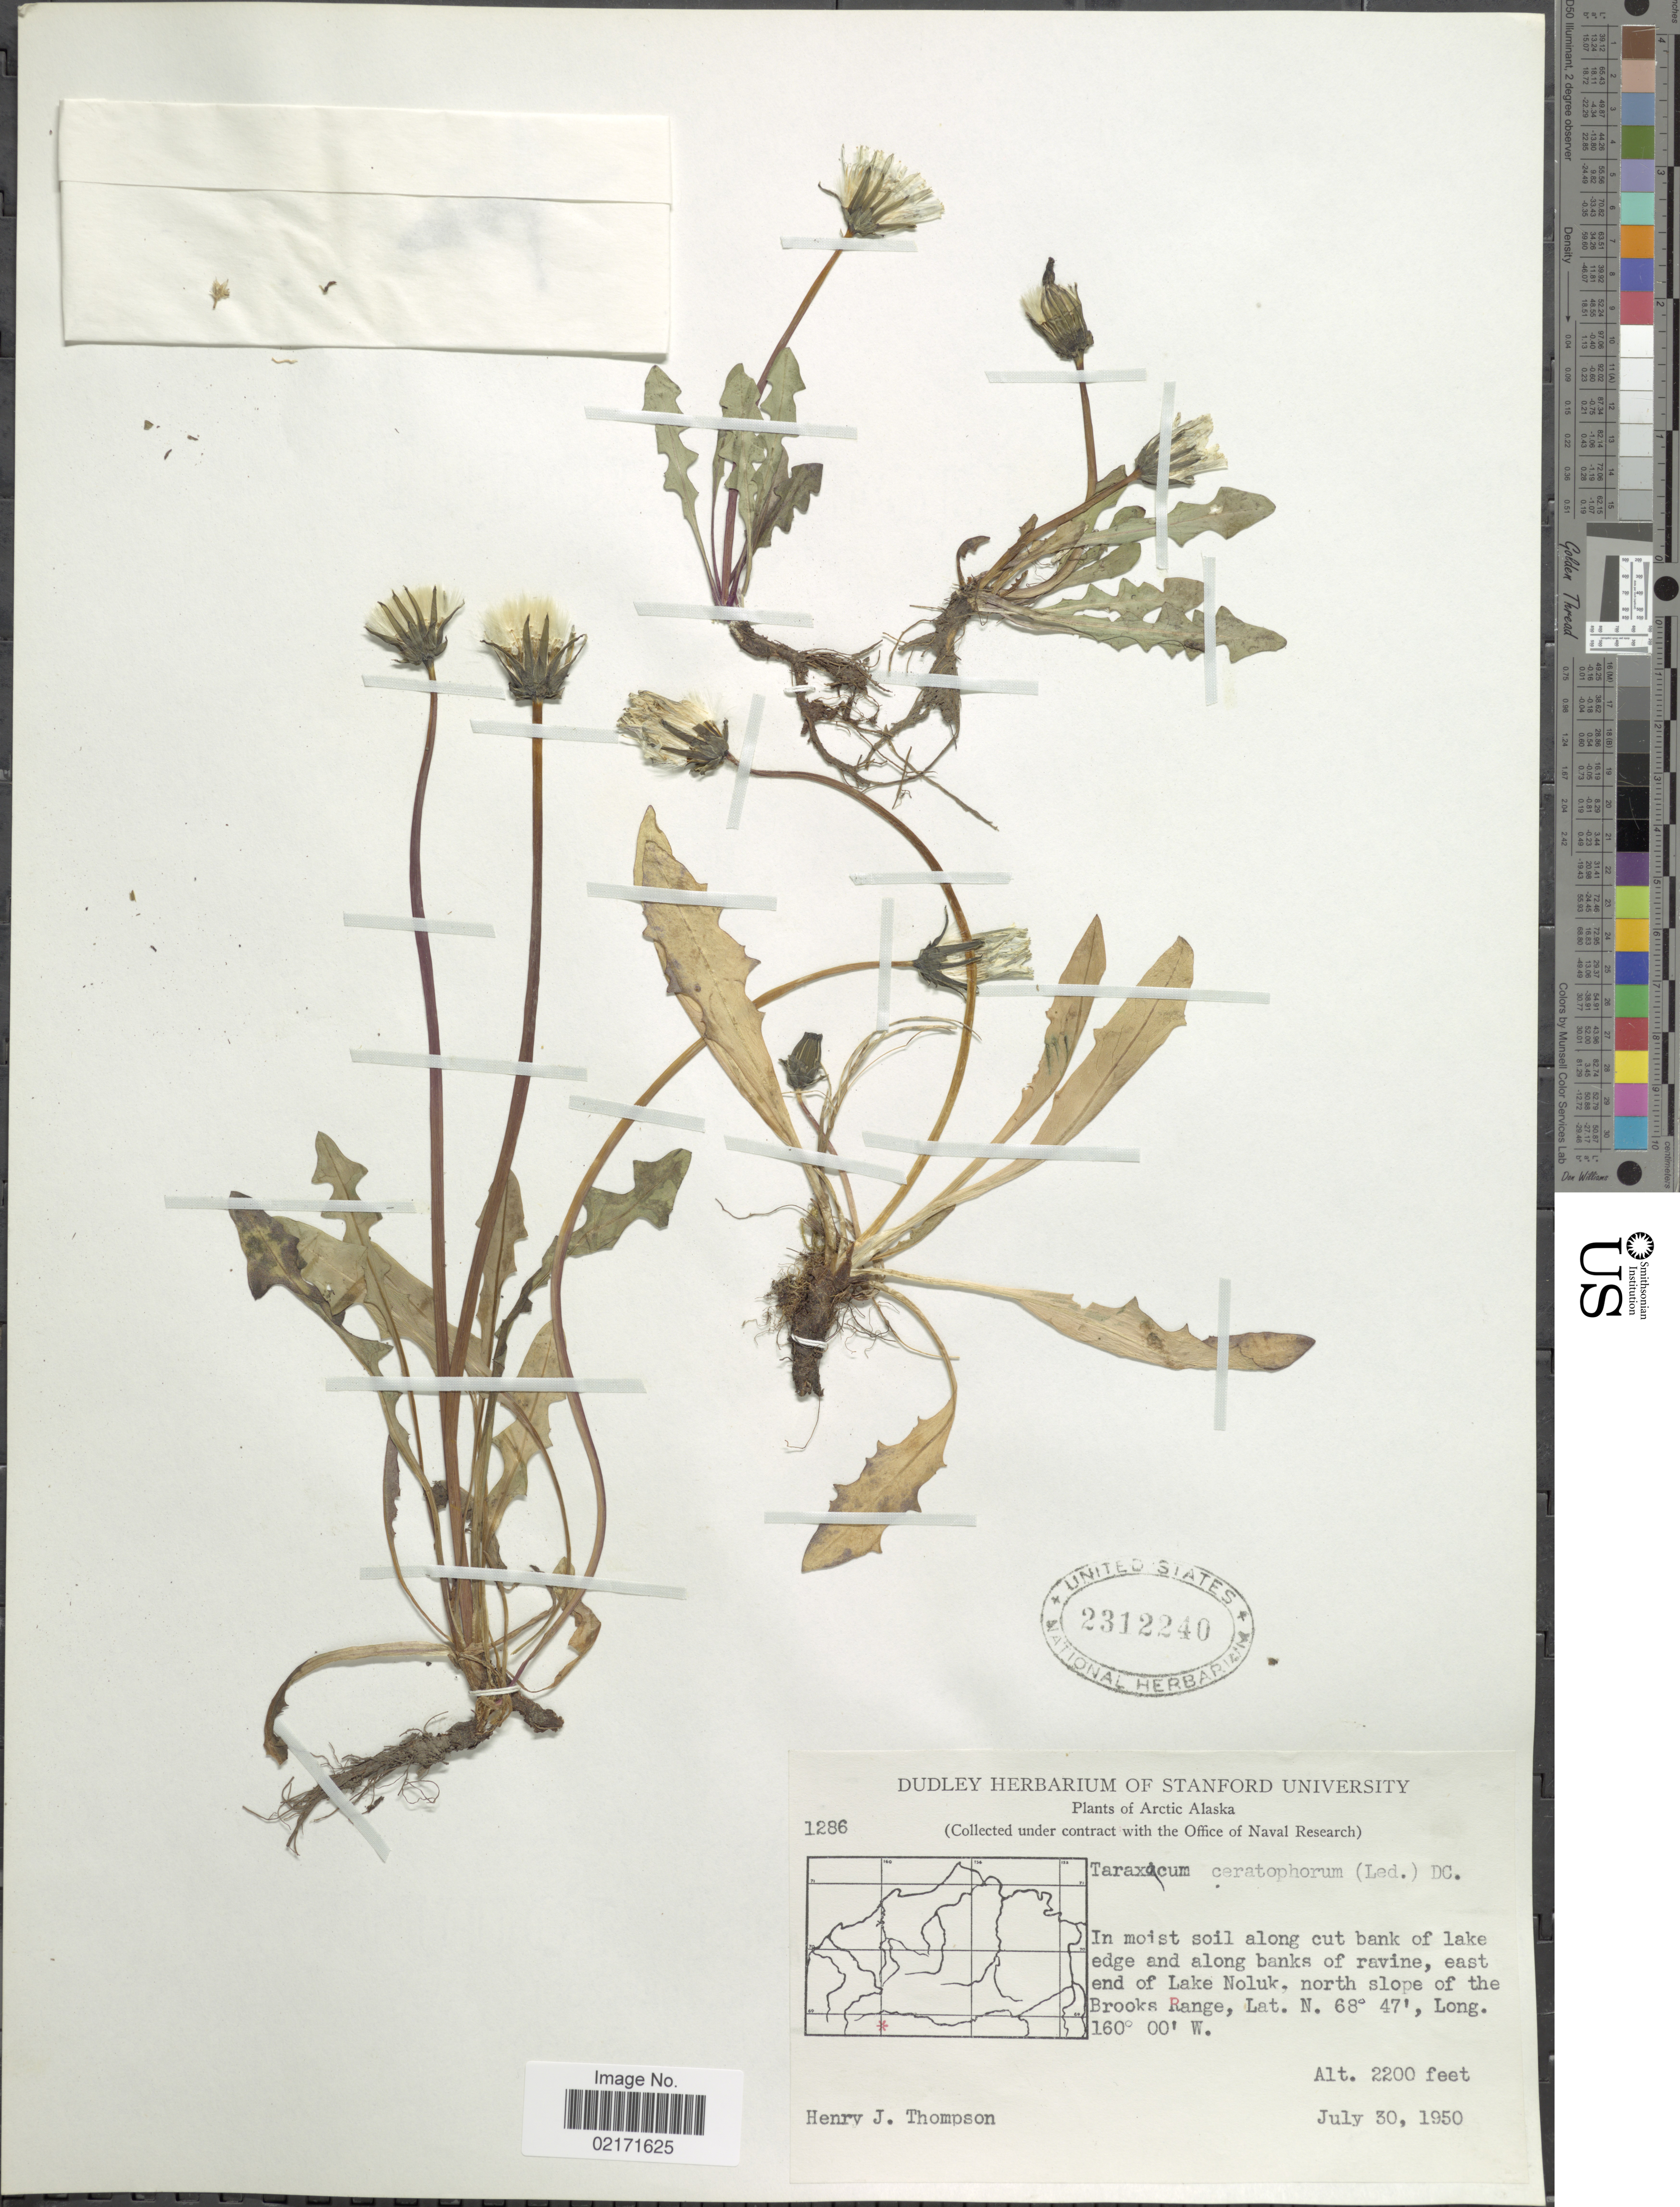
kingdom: Plantae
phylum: Tracheophyta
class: Magnoliopsida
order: Asterales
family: Asteraceae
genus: Taraxacum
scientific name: Taraxacum ceratophorum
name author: (Ledeb.) DC.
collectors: H. J. Thompson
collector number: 1286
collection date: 1950-07-30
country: United States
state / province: Alaska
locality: Arctic Alaska. In moist soil along cut bank of lake edge and along banks of ravine, east end of Lake Noluk, north slope of the Brooks Range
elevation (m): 671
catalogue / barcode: US 2312240